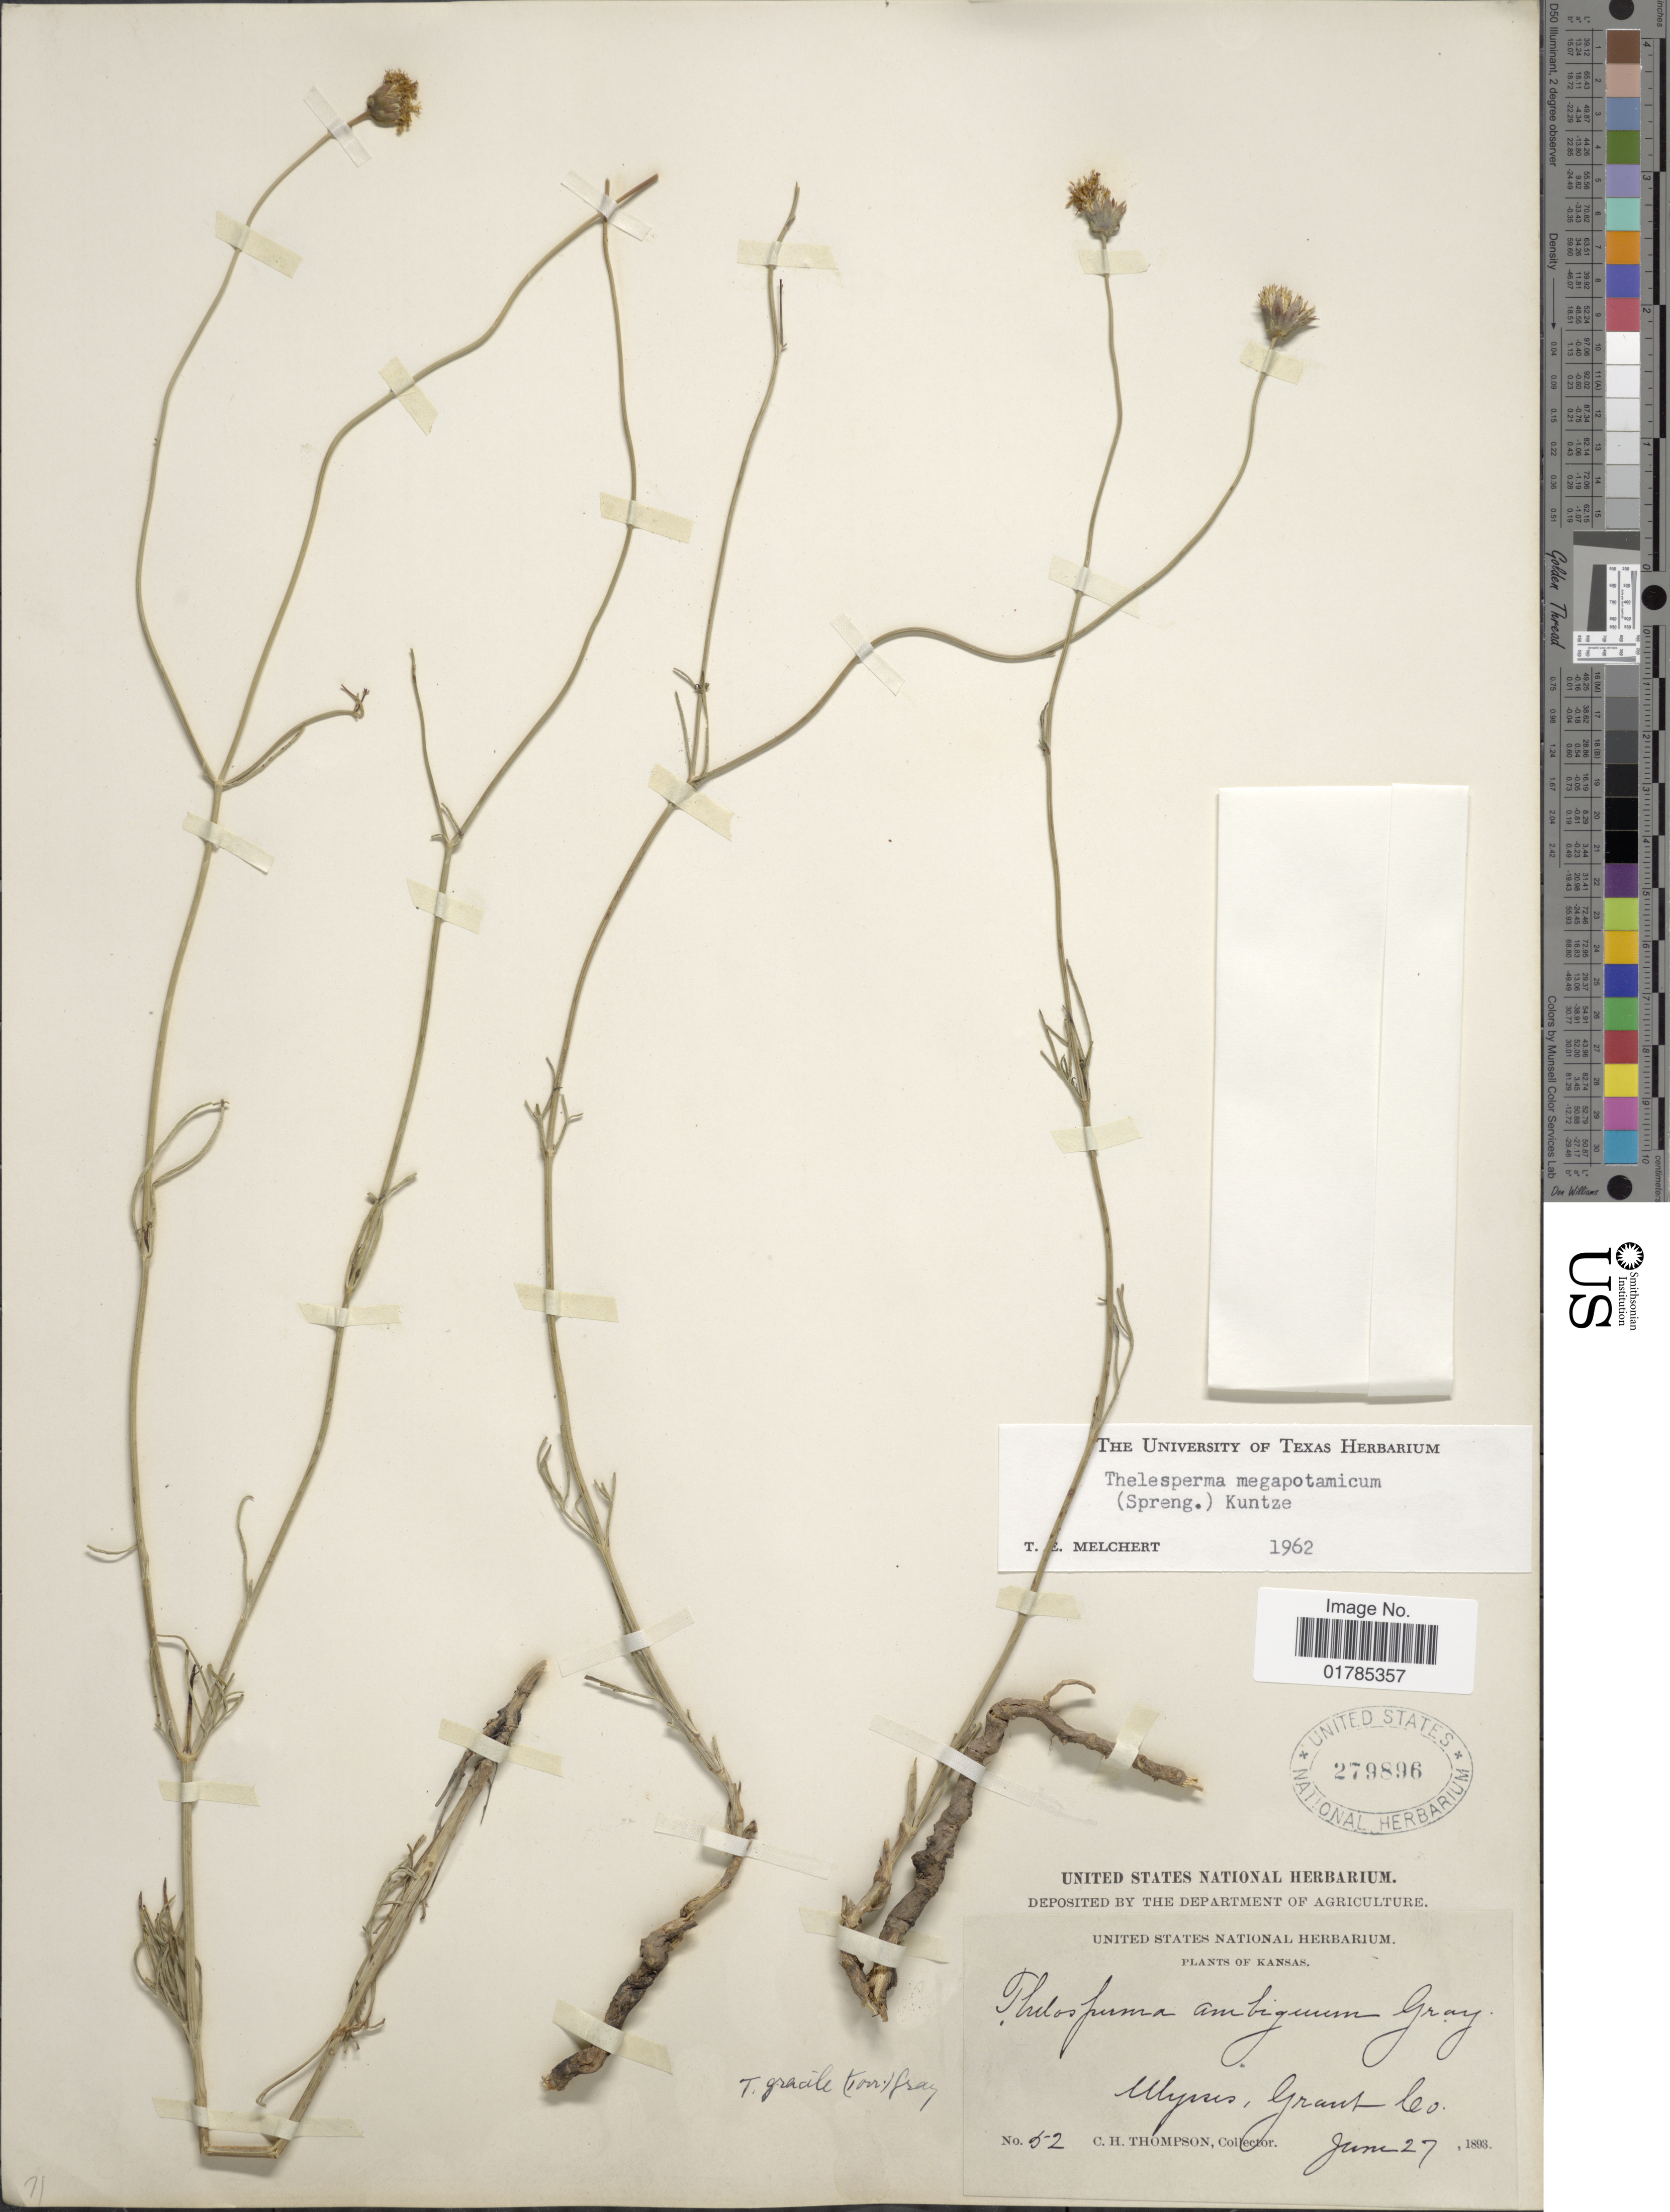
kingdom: Plantae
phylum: Tracheophyta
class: Magnoliopsida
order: Asterales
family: Asteraceae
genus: Thelesperma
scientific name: Thelesperma megapotamicum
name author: (Spreng.) Herter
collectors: C. H. Thompson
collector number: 52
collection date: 1803-06-27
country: United States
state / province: Kansas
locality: Ulysses, Grant Co.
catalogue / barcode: US 279896